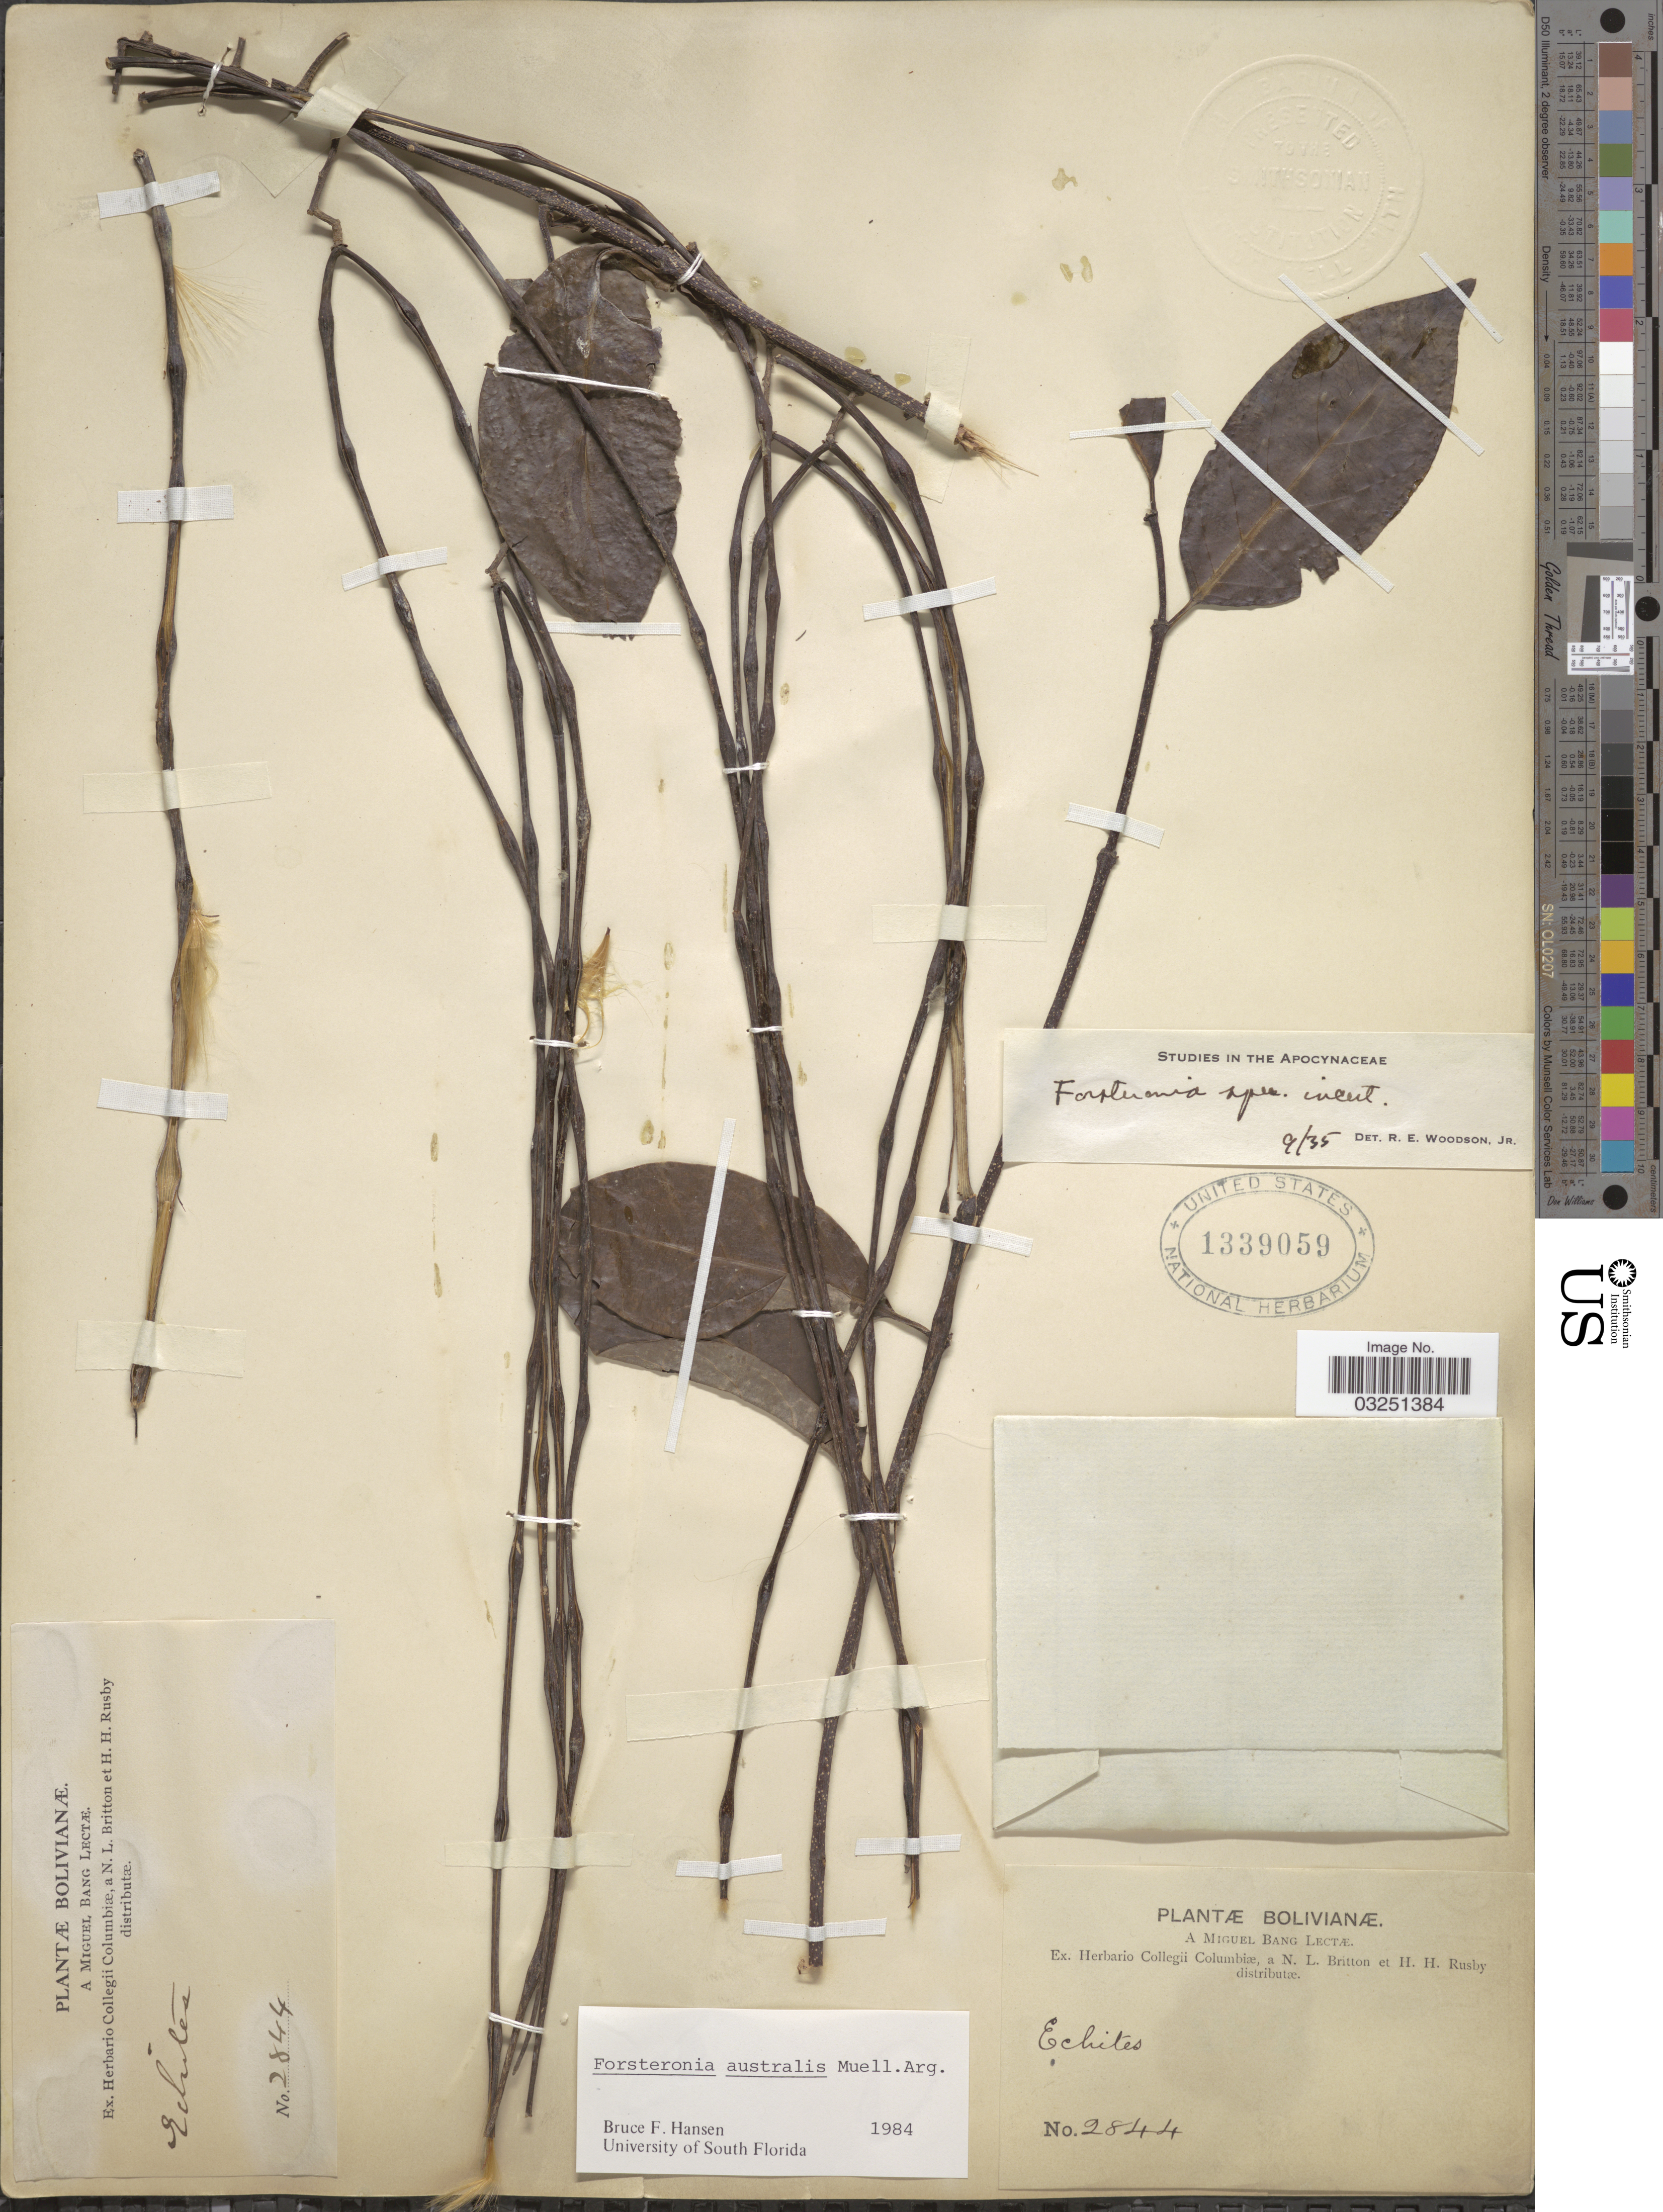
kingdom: Plantae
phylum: Tracheophyta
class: Magnoliopsida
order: Gentianales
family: Apocynaceae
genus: Forsteronia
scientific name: Forsteronia australis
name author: Müll. Arg.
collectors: M. Bang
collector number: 2844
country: Bolivia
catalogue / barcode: US 1339059